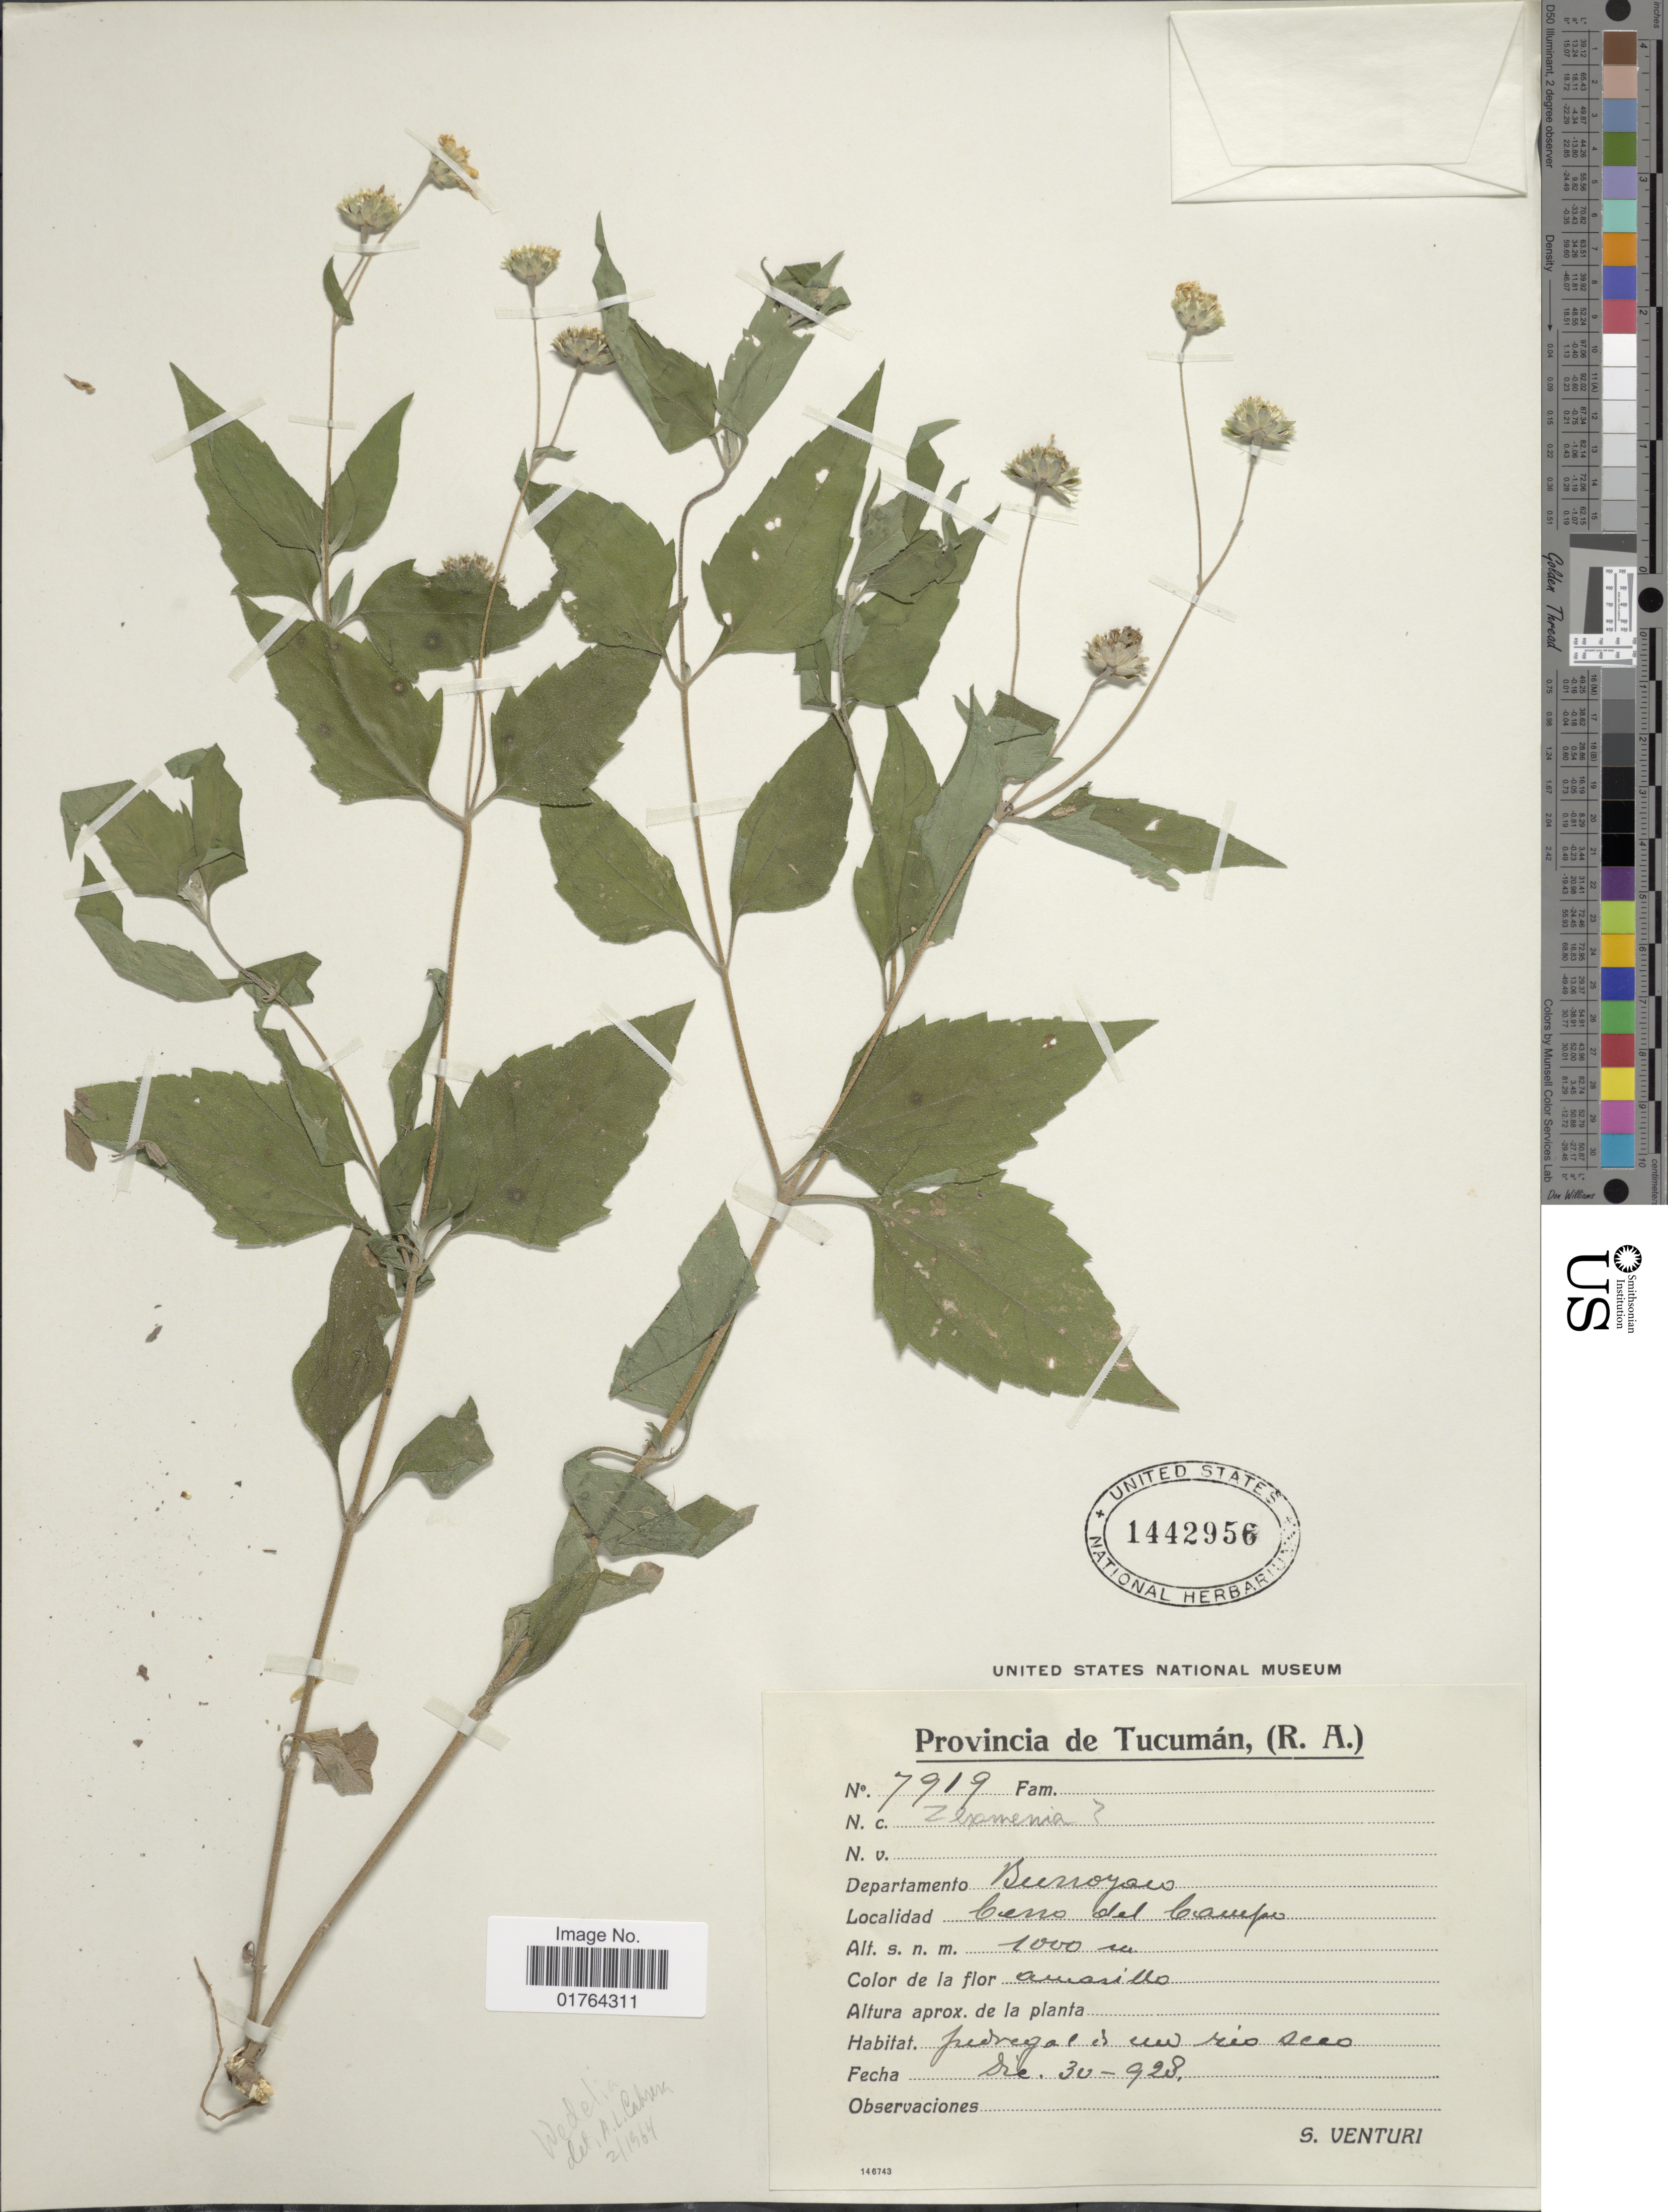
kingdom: Plantae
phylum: Tracheophyta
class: Magnoliopsida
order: Asterales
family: Asteraceae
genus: Wedelia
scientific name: Wedelia brachylepis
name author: Griseb.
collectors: S. Venturi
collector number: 7919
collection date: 1928-12-30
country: Argentina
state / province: Tucuman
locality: Provincia de Tucuman, (R. A.) Departamento Burroycas, Cerro del Campo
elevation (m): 1000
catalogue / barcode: US 1442956